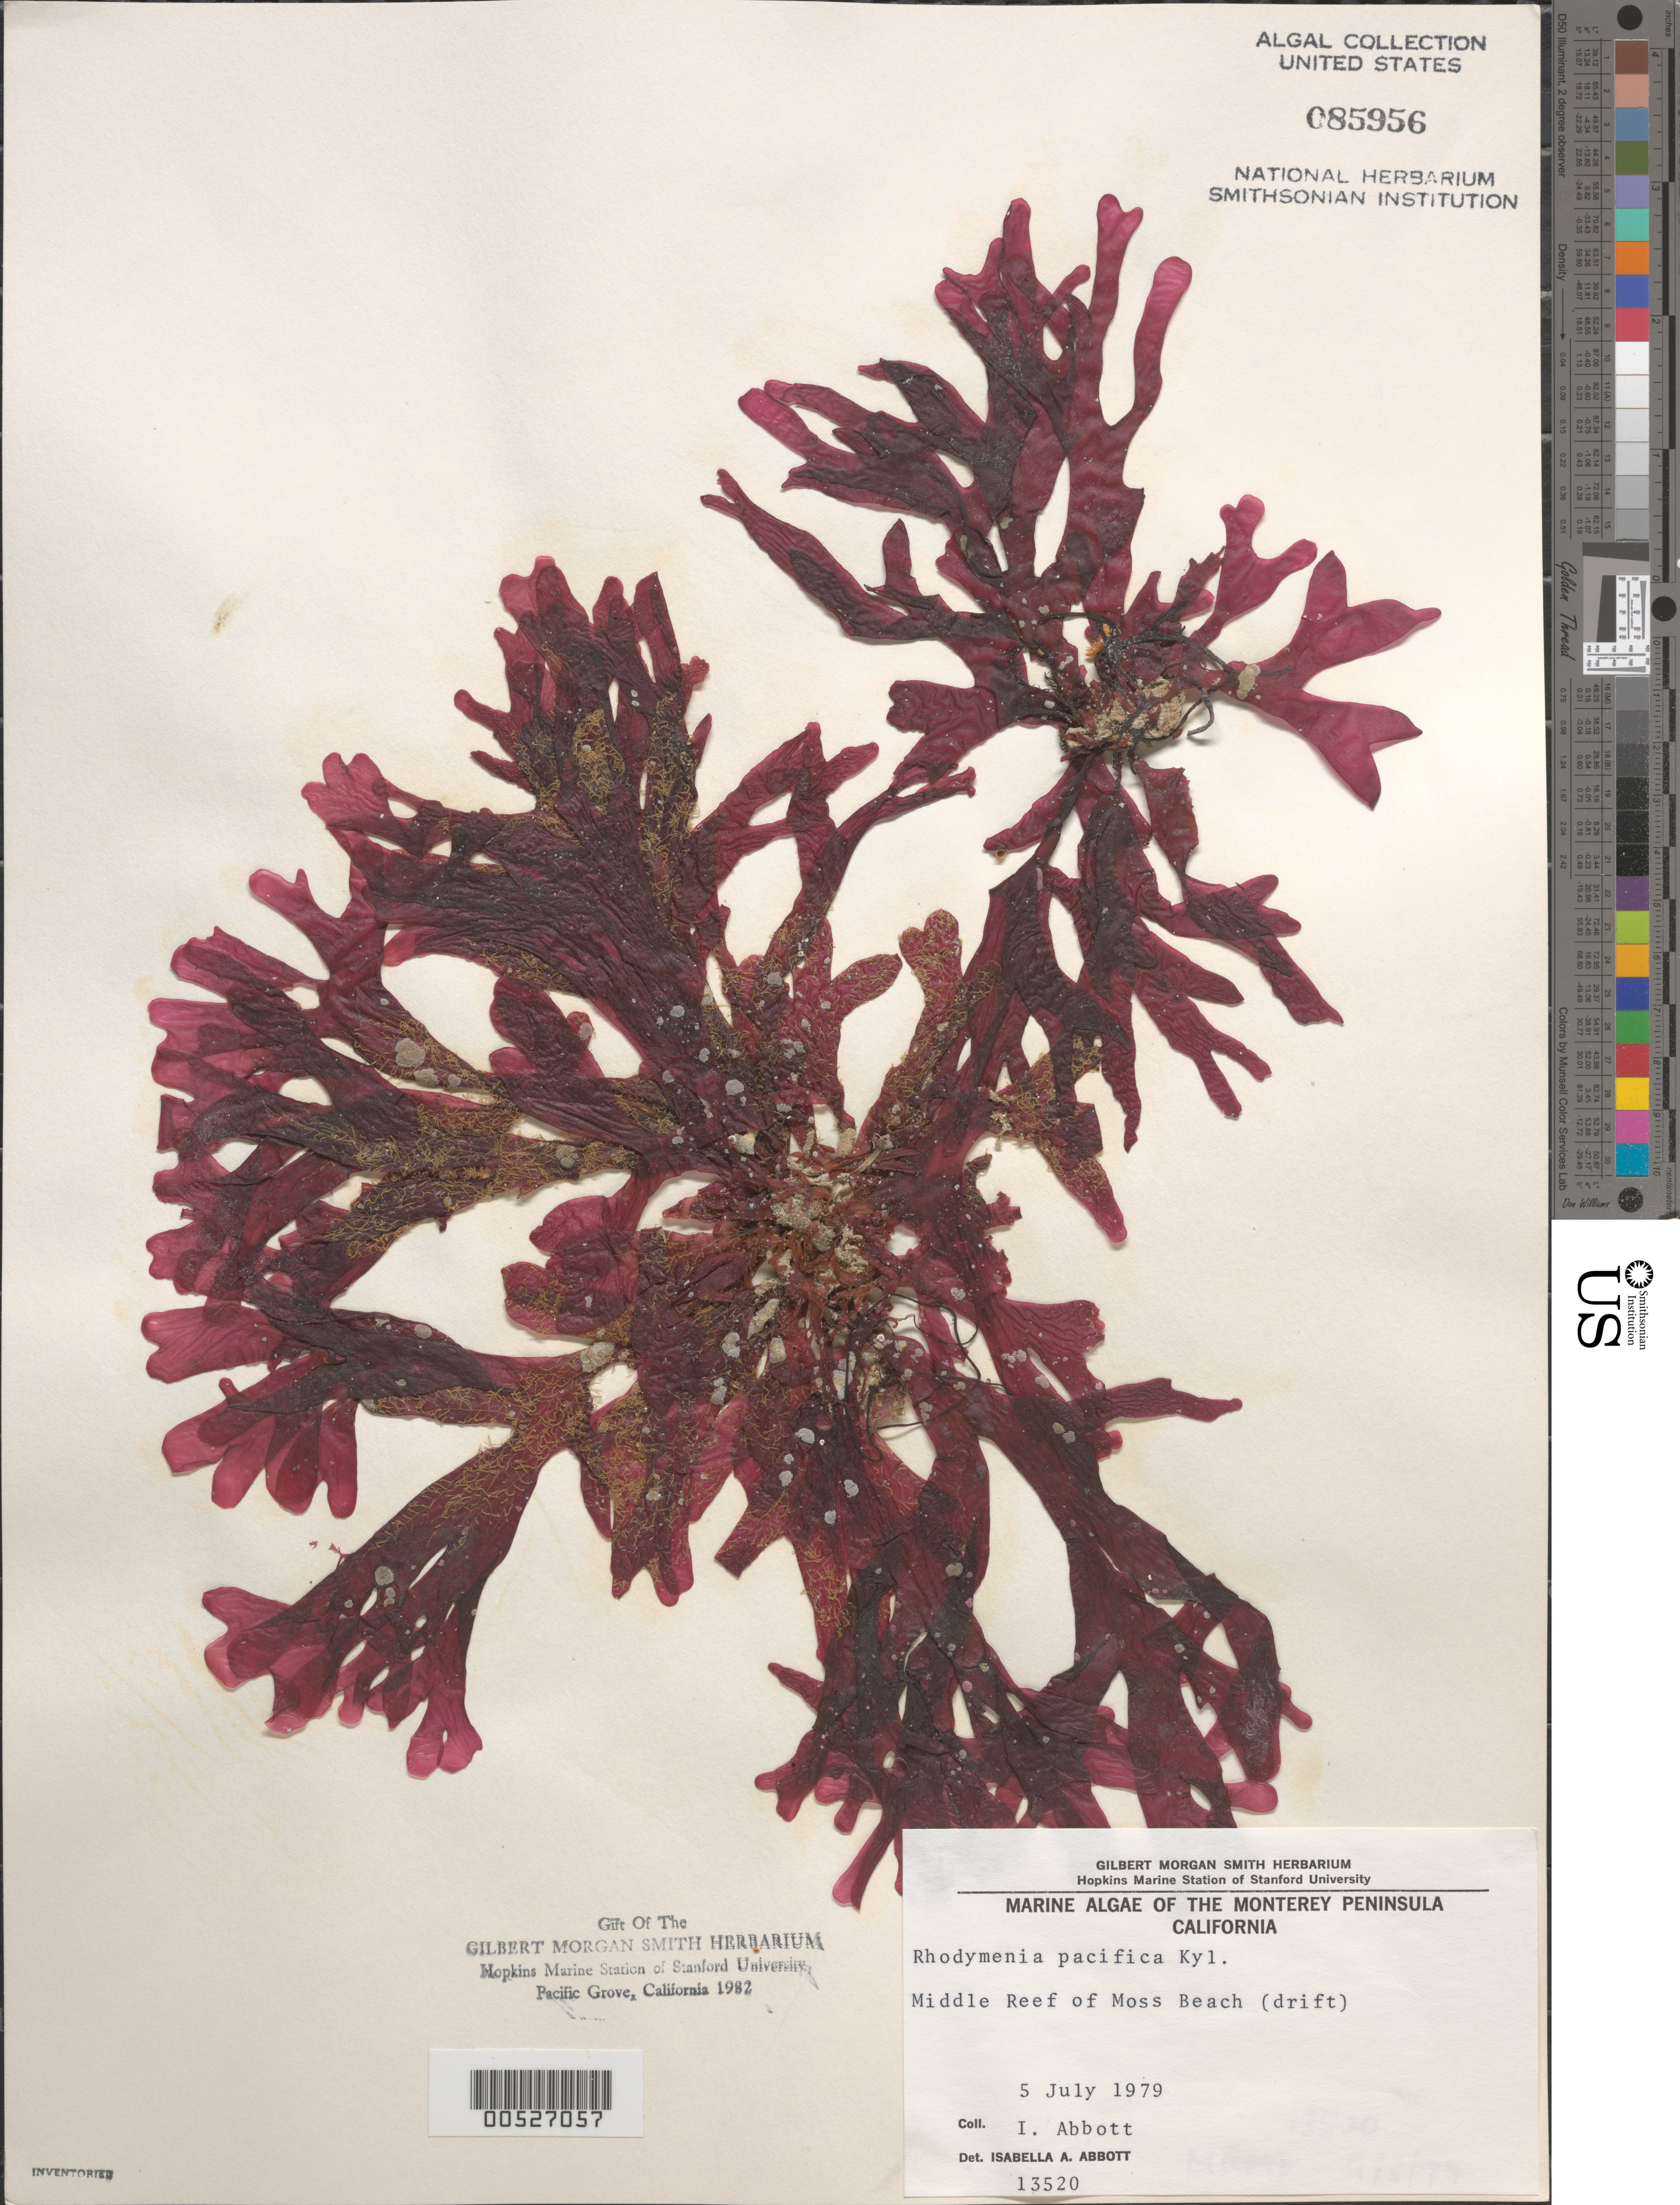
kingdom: Plantae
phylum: Rhodophyta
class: Florideophyceae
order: Rhodymeniales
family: Rhodymeniaceae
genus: Rhodymenia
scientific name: Rhodymenia pacifica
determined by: Abbott, Isabella A.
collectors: I. A. Abbott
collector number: IAA 13520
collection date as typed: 05 Jul 1979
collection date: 1979-07-05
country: United States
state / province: California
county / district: Monterey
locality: Middle Reef of Moss Beach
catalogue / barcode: US 85956